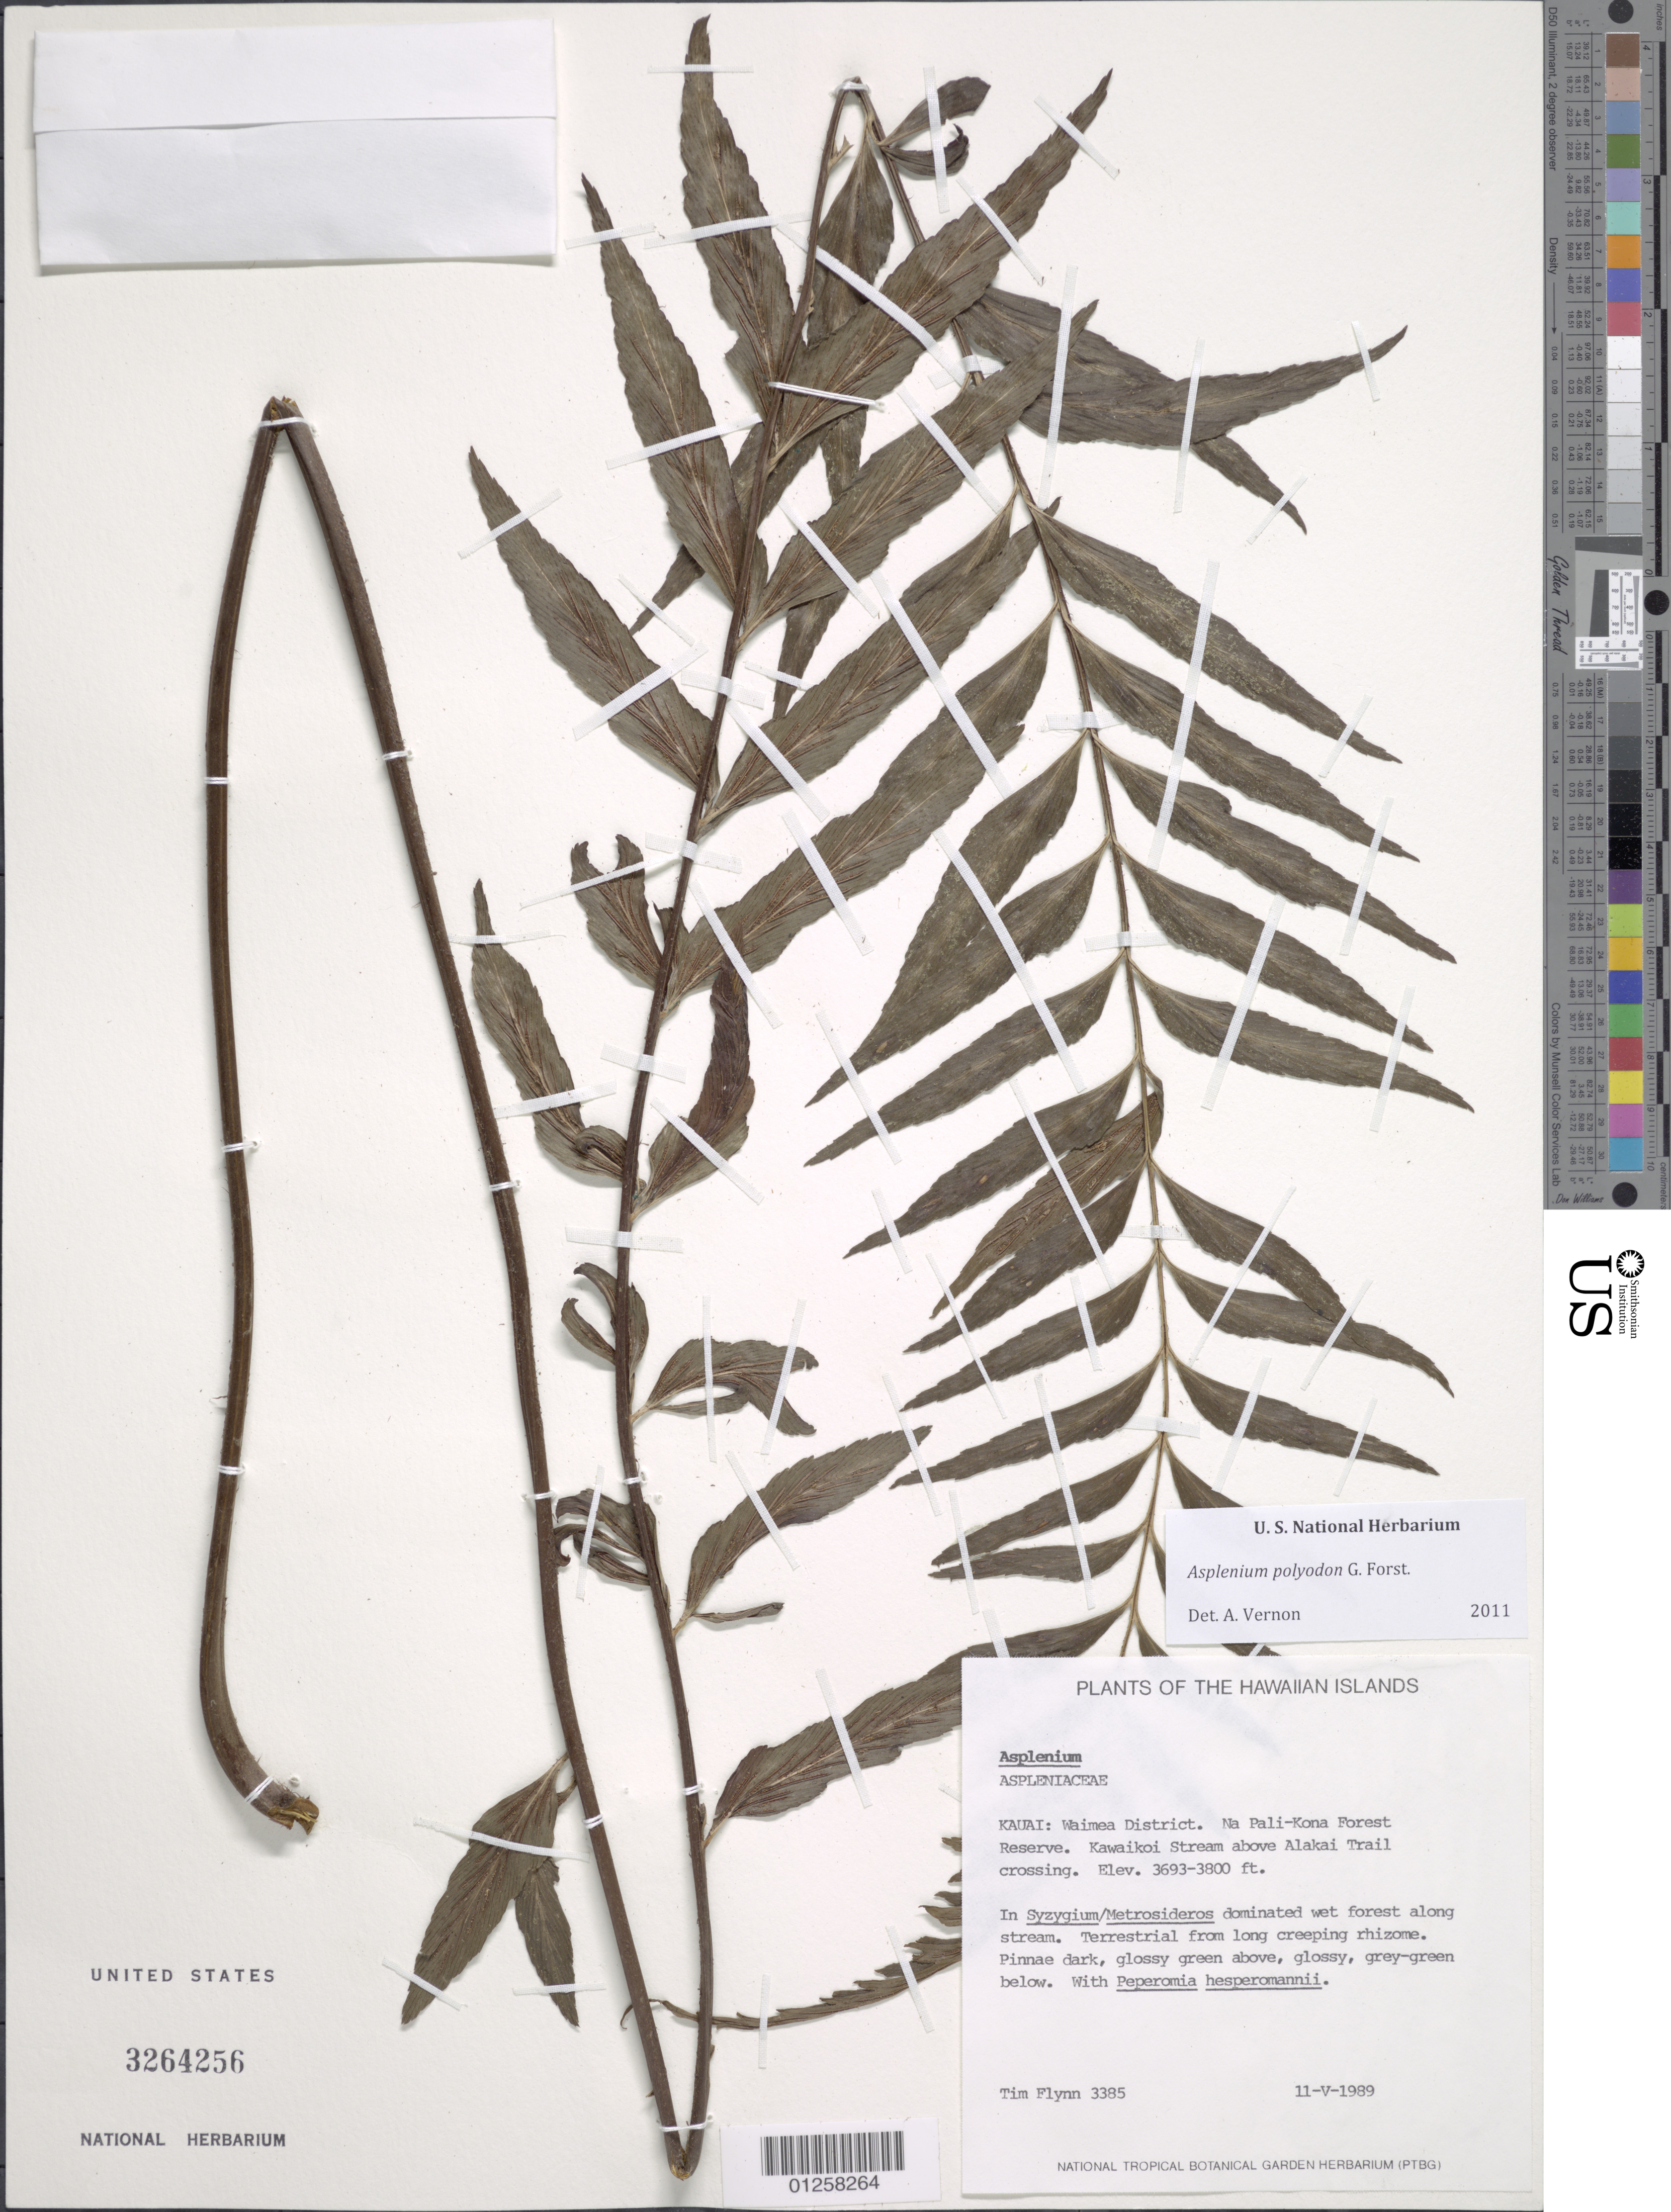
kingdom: Plantae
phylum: Tracheophyta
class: Polypodiopsida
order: Polypodiales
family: Aspleniaceae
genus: Asplenium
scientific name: Asplenium polyodon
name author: G. Forst.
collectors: T. Flynn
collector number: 3385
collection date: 1989-05-11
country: United States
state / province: Hawaii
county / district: Kauai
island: Kaua'i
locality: Waimea District. Na Pali-Kona Forest Reserve. Kawaikoi Stream above Alakai Trail crossing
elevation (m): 1126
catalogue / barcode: US 3264256